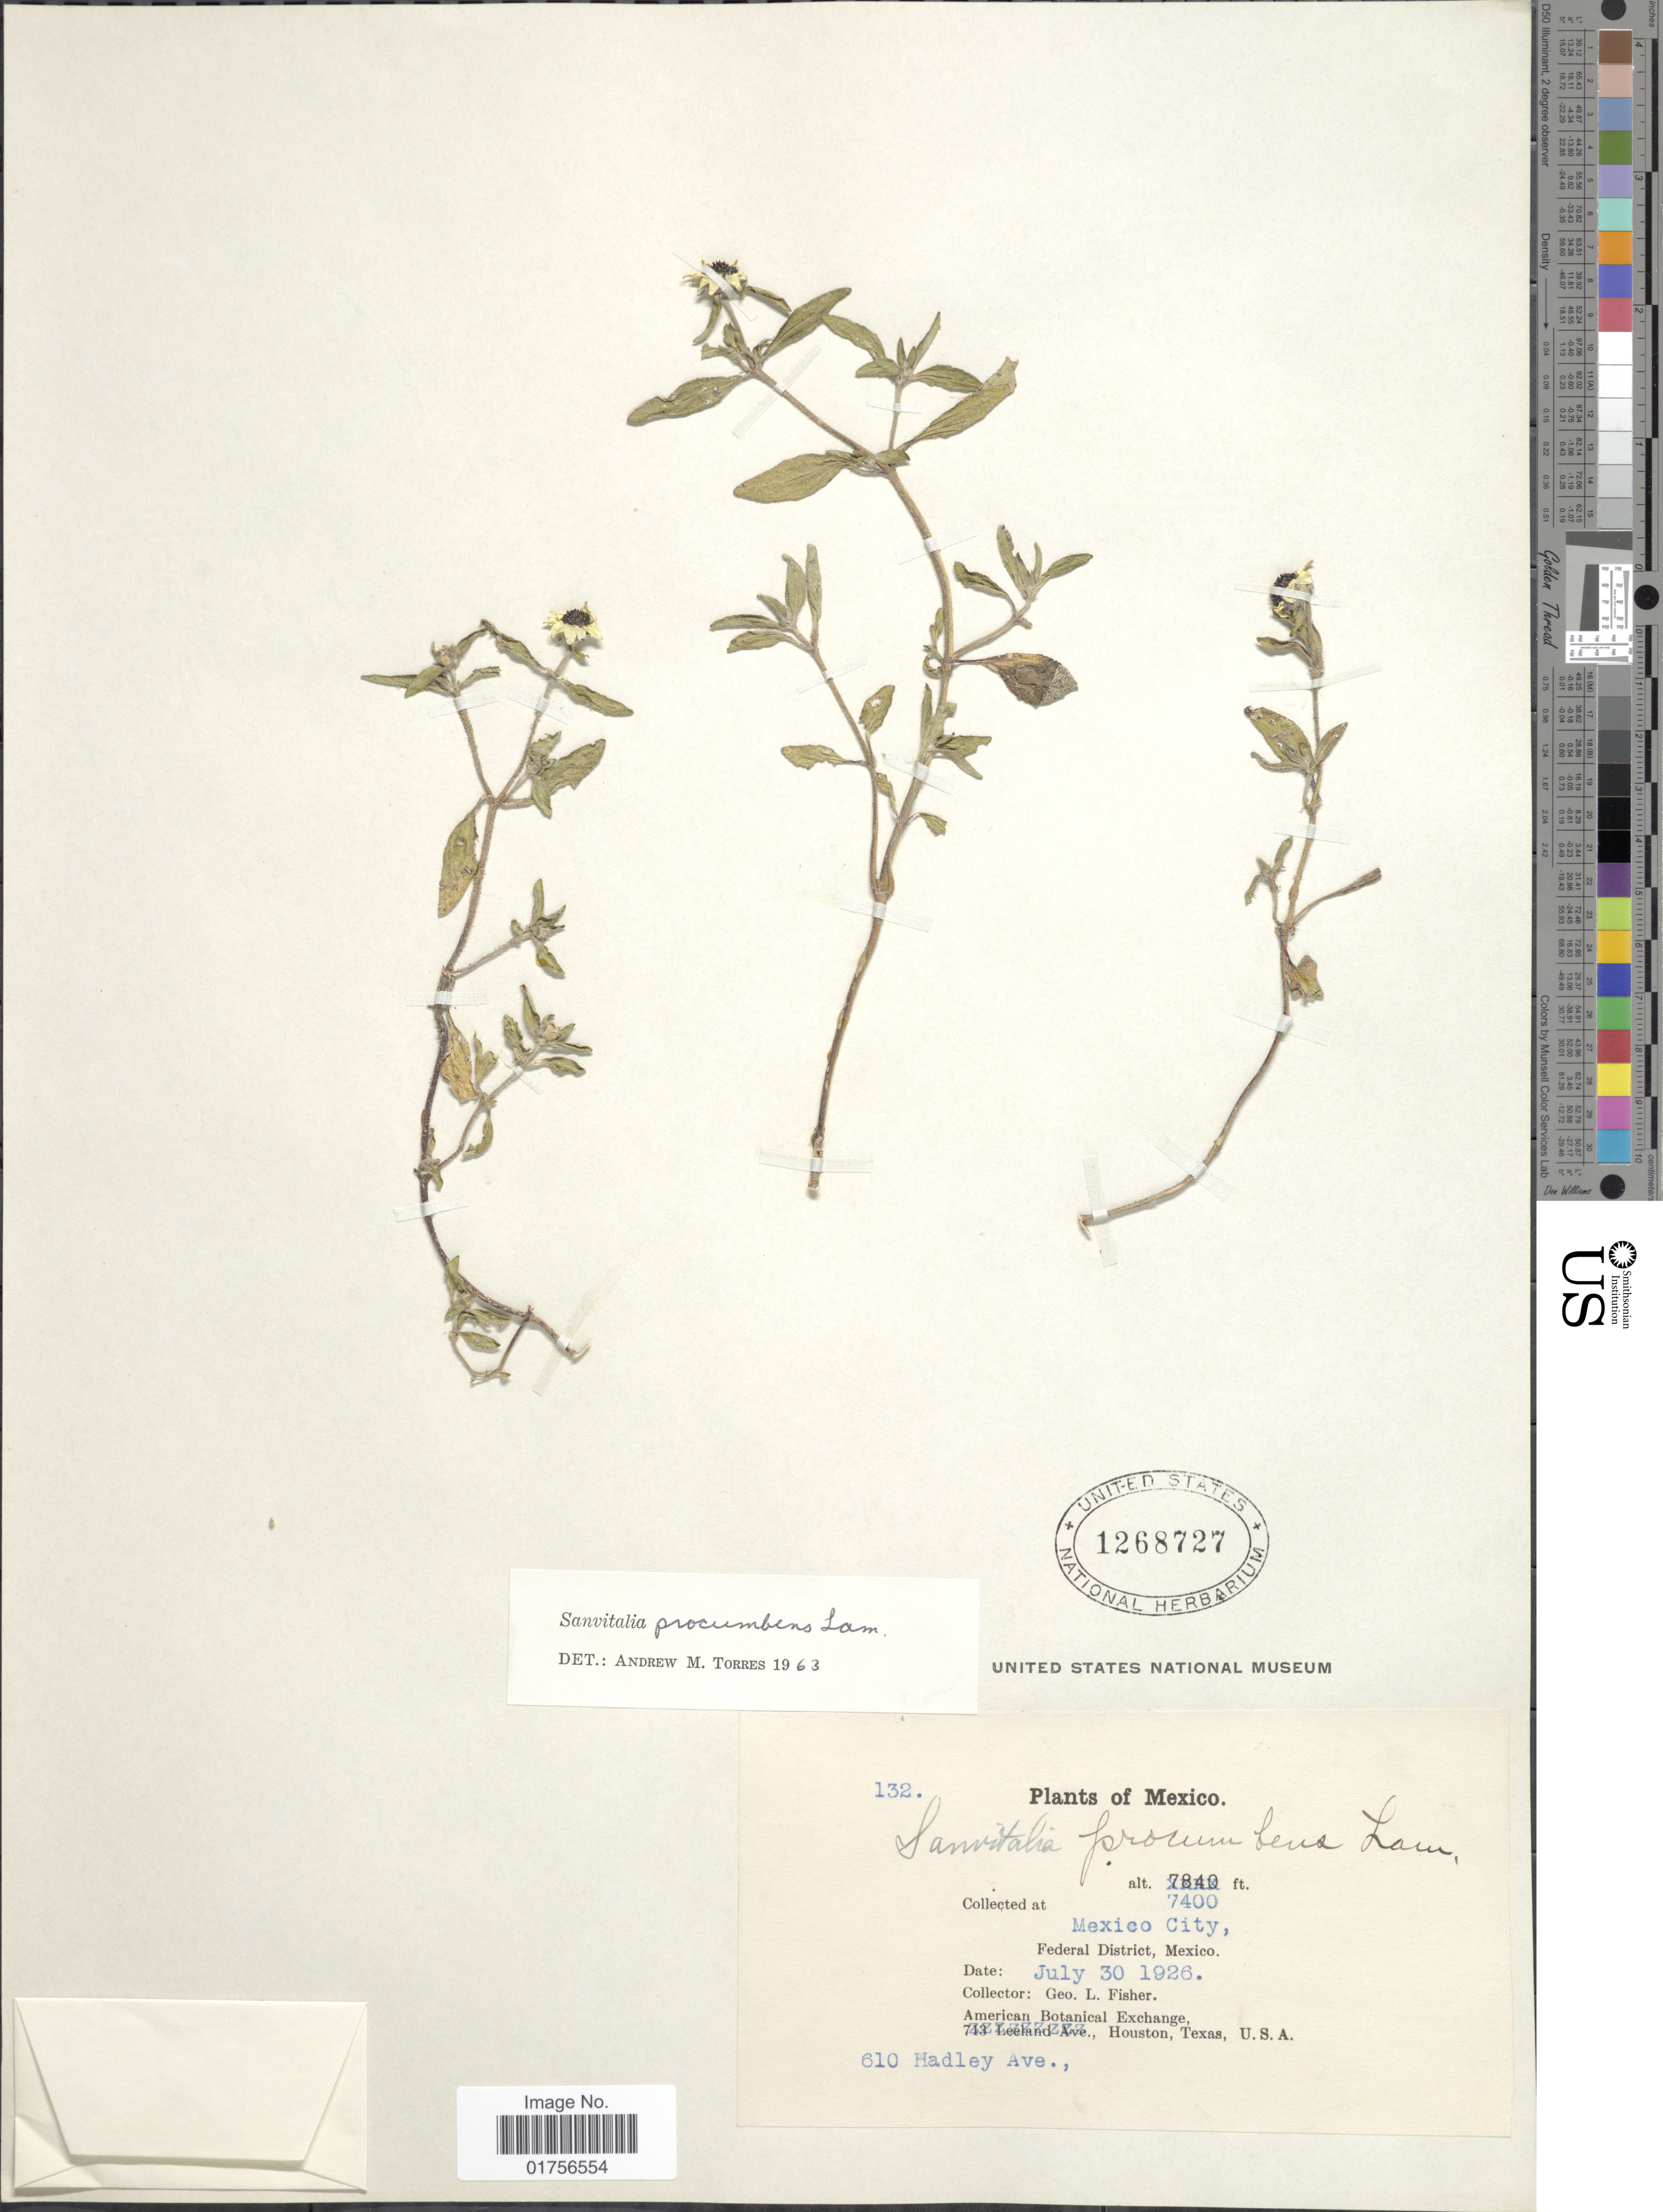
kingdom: Plantae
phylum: Tracheophyta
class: Magnoliopsida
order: Asterales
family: Asteraceae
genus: Sanvitalia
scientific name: Sanvitalia procumbens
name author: Lam.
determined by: Skibicki, Samuel V.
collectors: G. L. Fisher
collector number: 132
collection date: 1926-07-30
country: Mexico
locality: Mexico City, Federal District, Mexico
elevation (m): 2256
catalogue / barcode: US 1268727